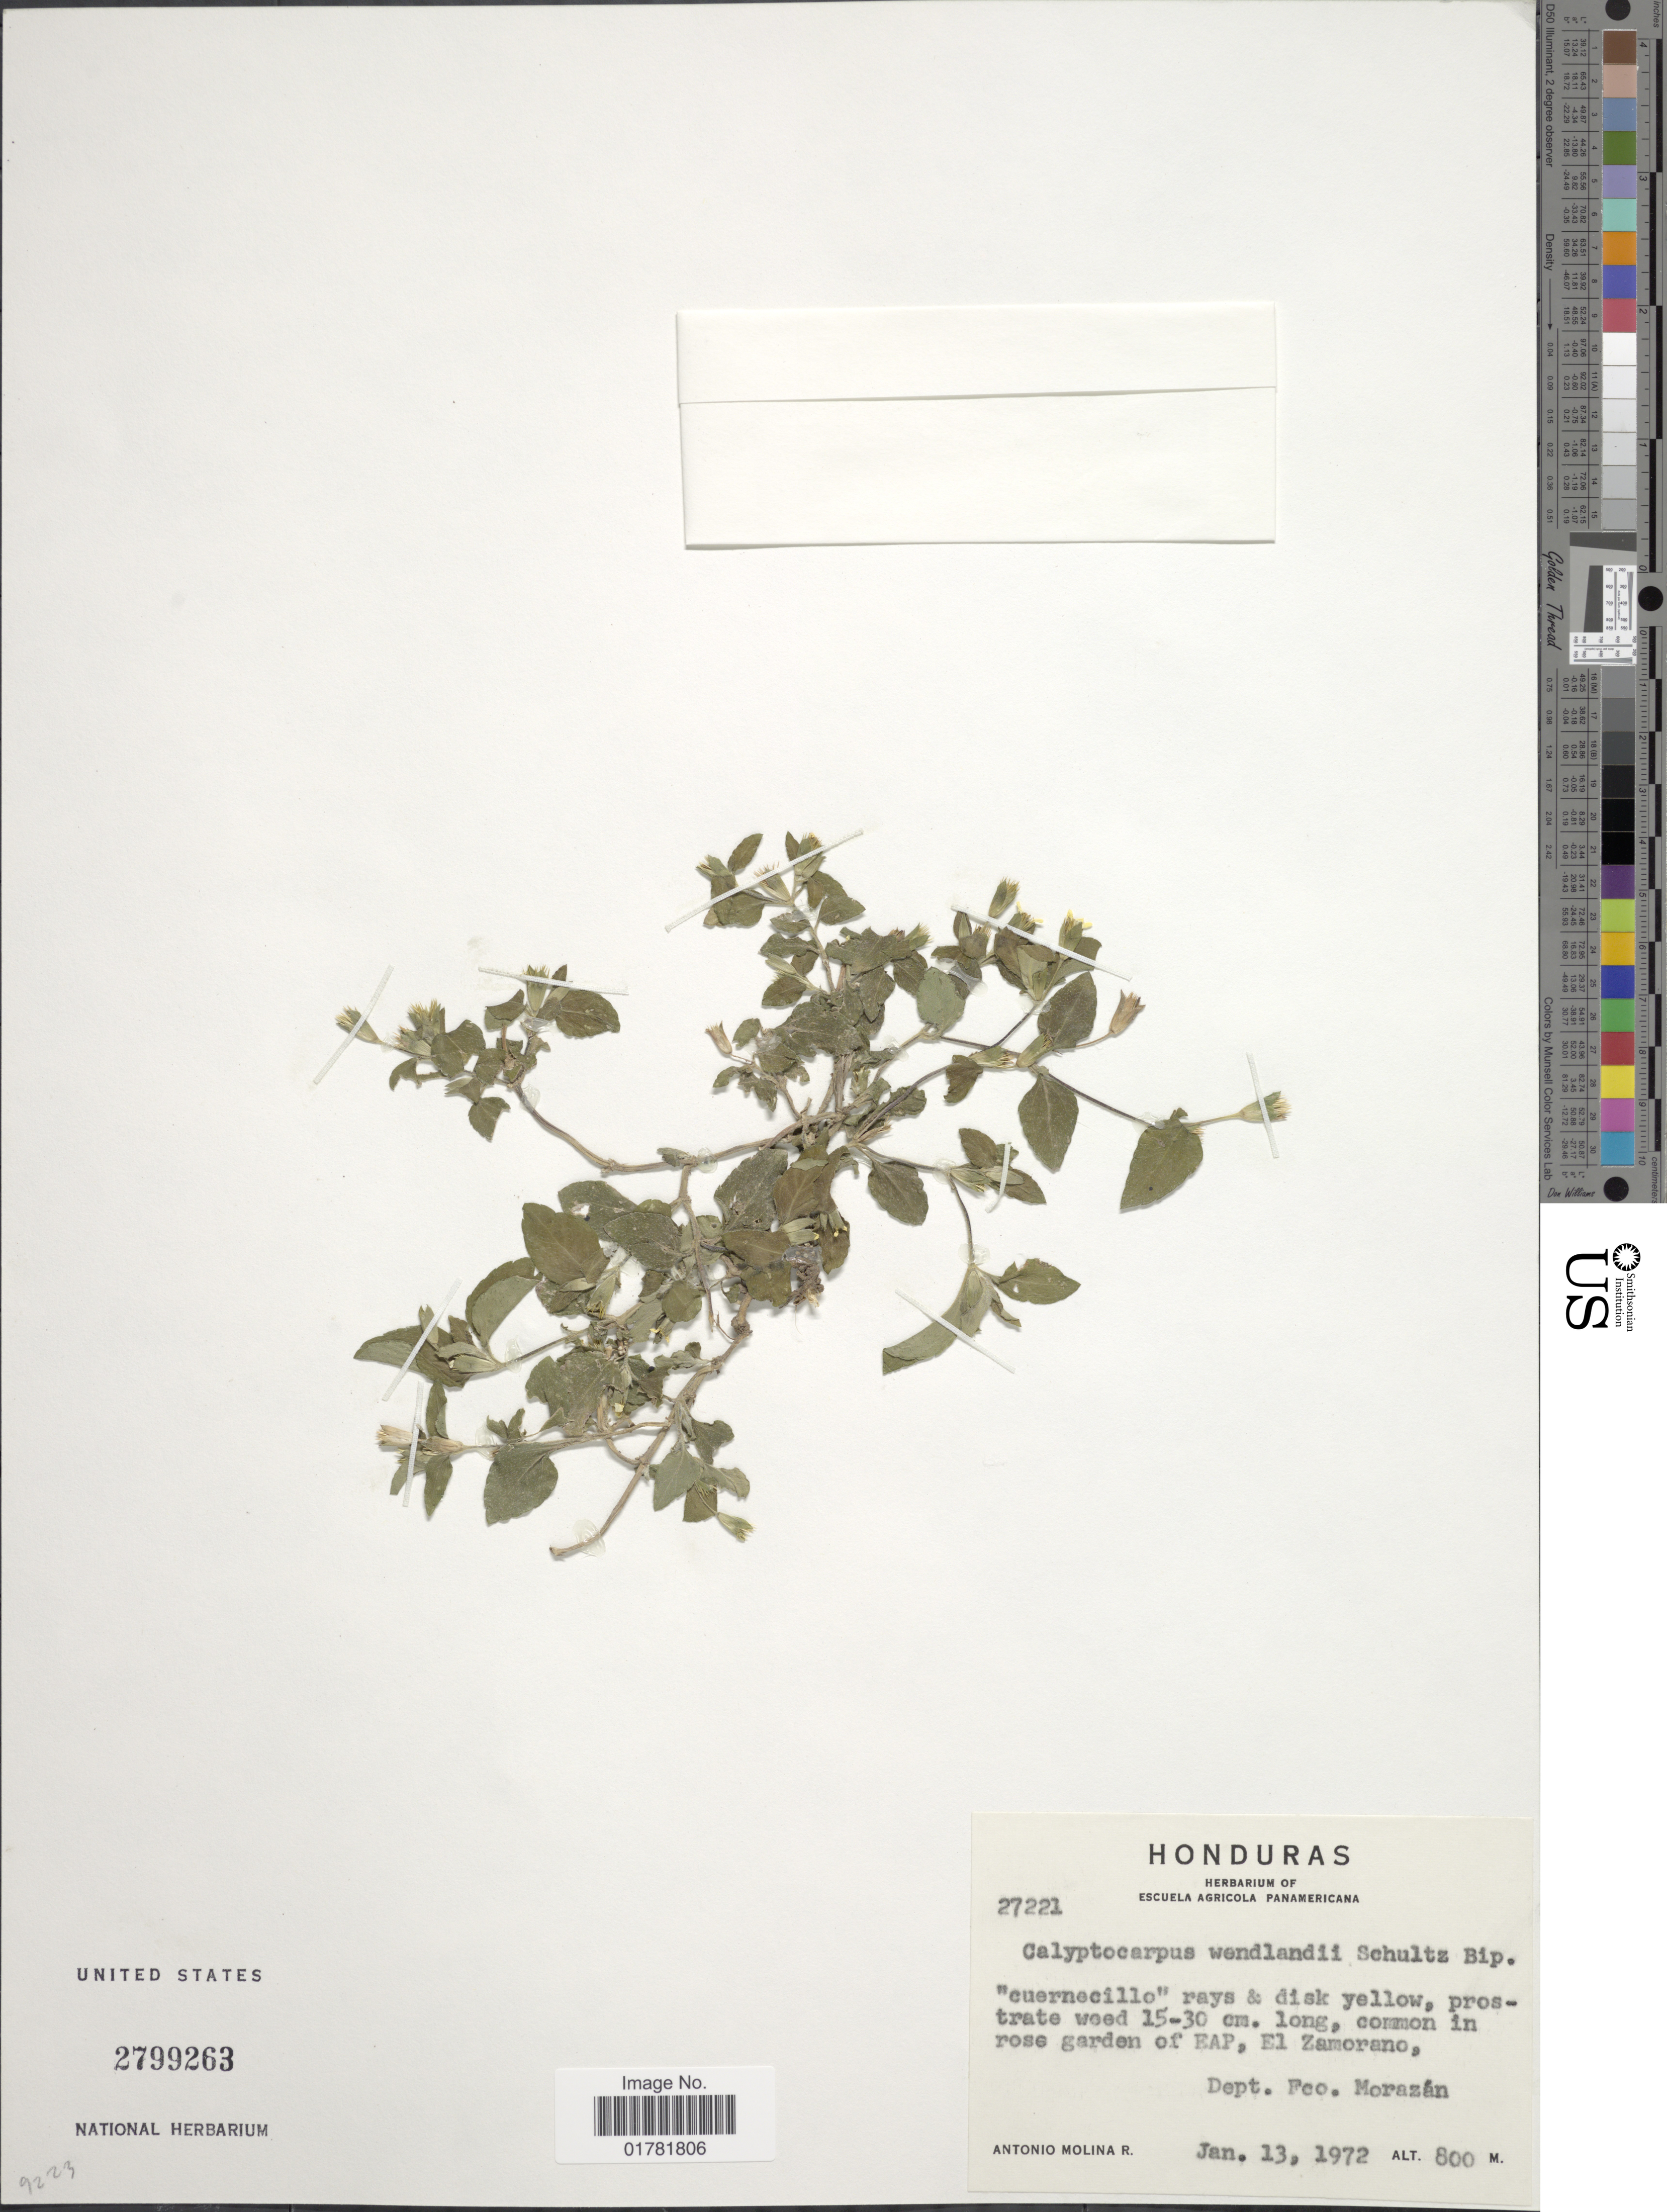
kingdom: Plantae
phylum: Tracheophyta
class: Magnoliopsida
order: Asterales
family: Asteraceae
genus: Calyptocarpus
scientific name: Calyptocarpus wendlandii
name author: Sch. Bip.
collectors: A. Molina R.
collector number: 27221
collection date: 1972-01-13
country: Honduras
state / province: Fco. Morazán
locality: Common in rose garden of EAP, El Zamorano, Dep Fco Morazán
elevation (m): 800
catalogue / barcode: US 2799263